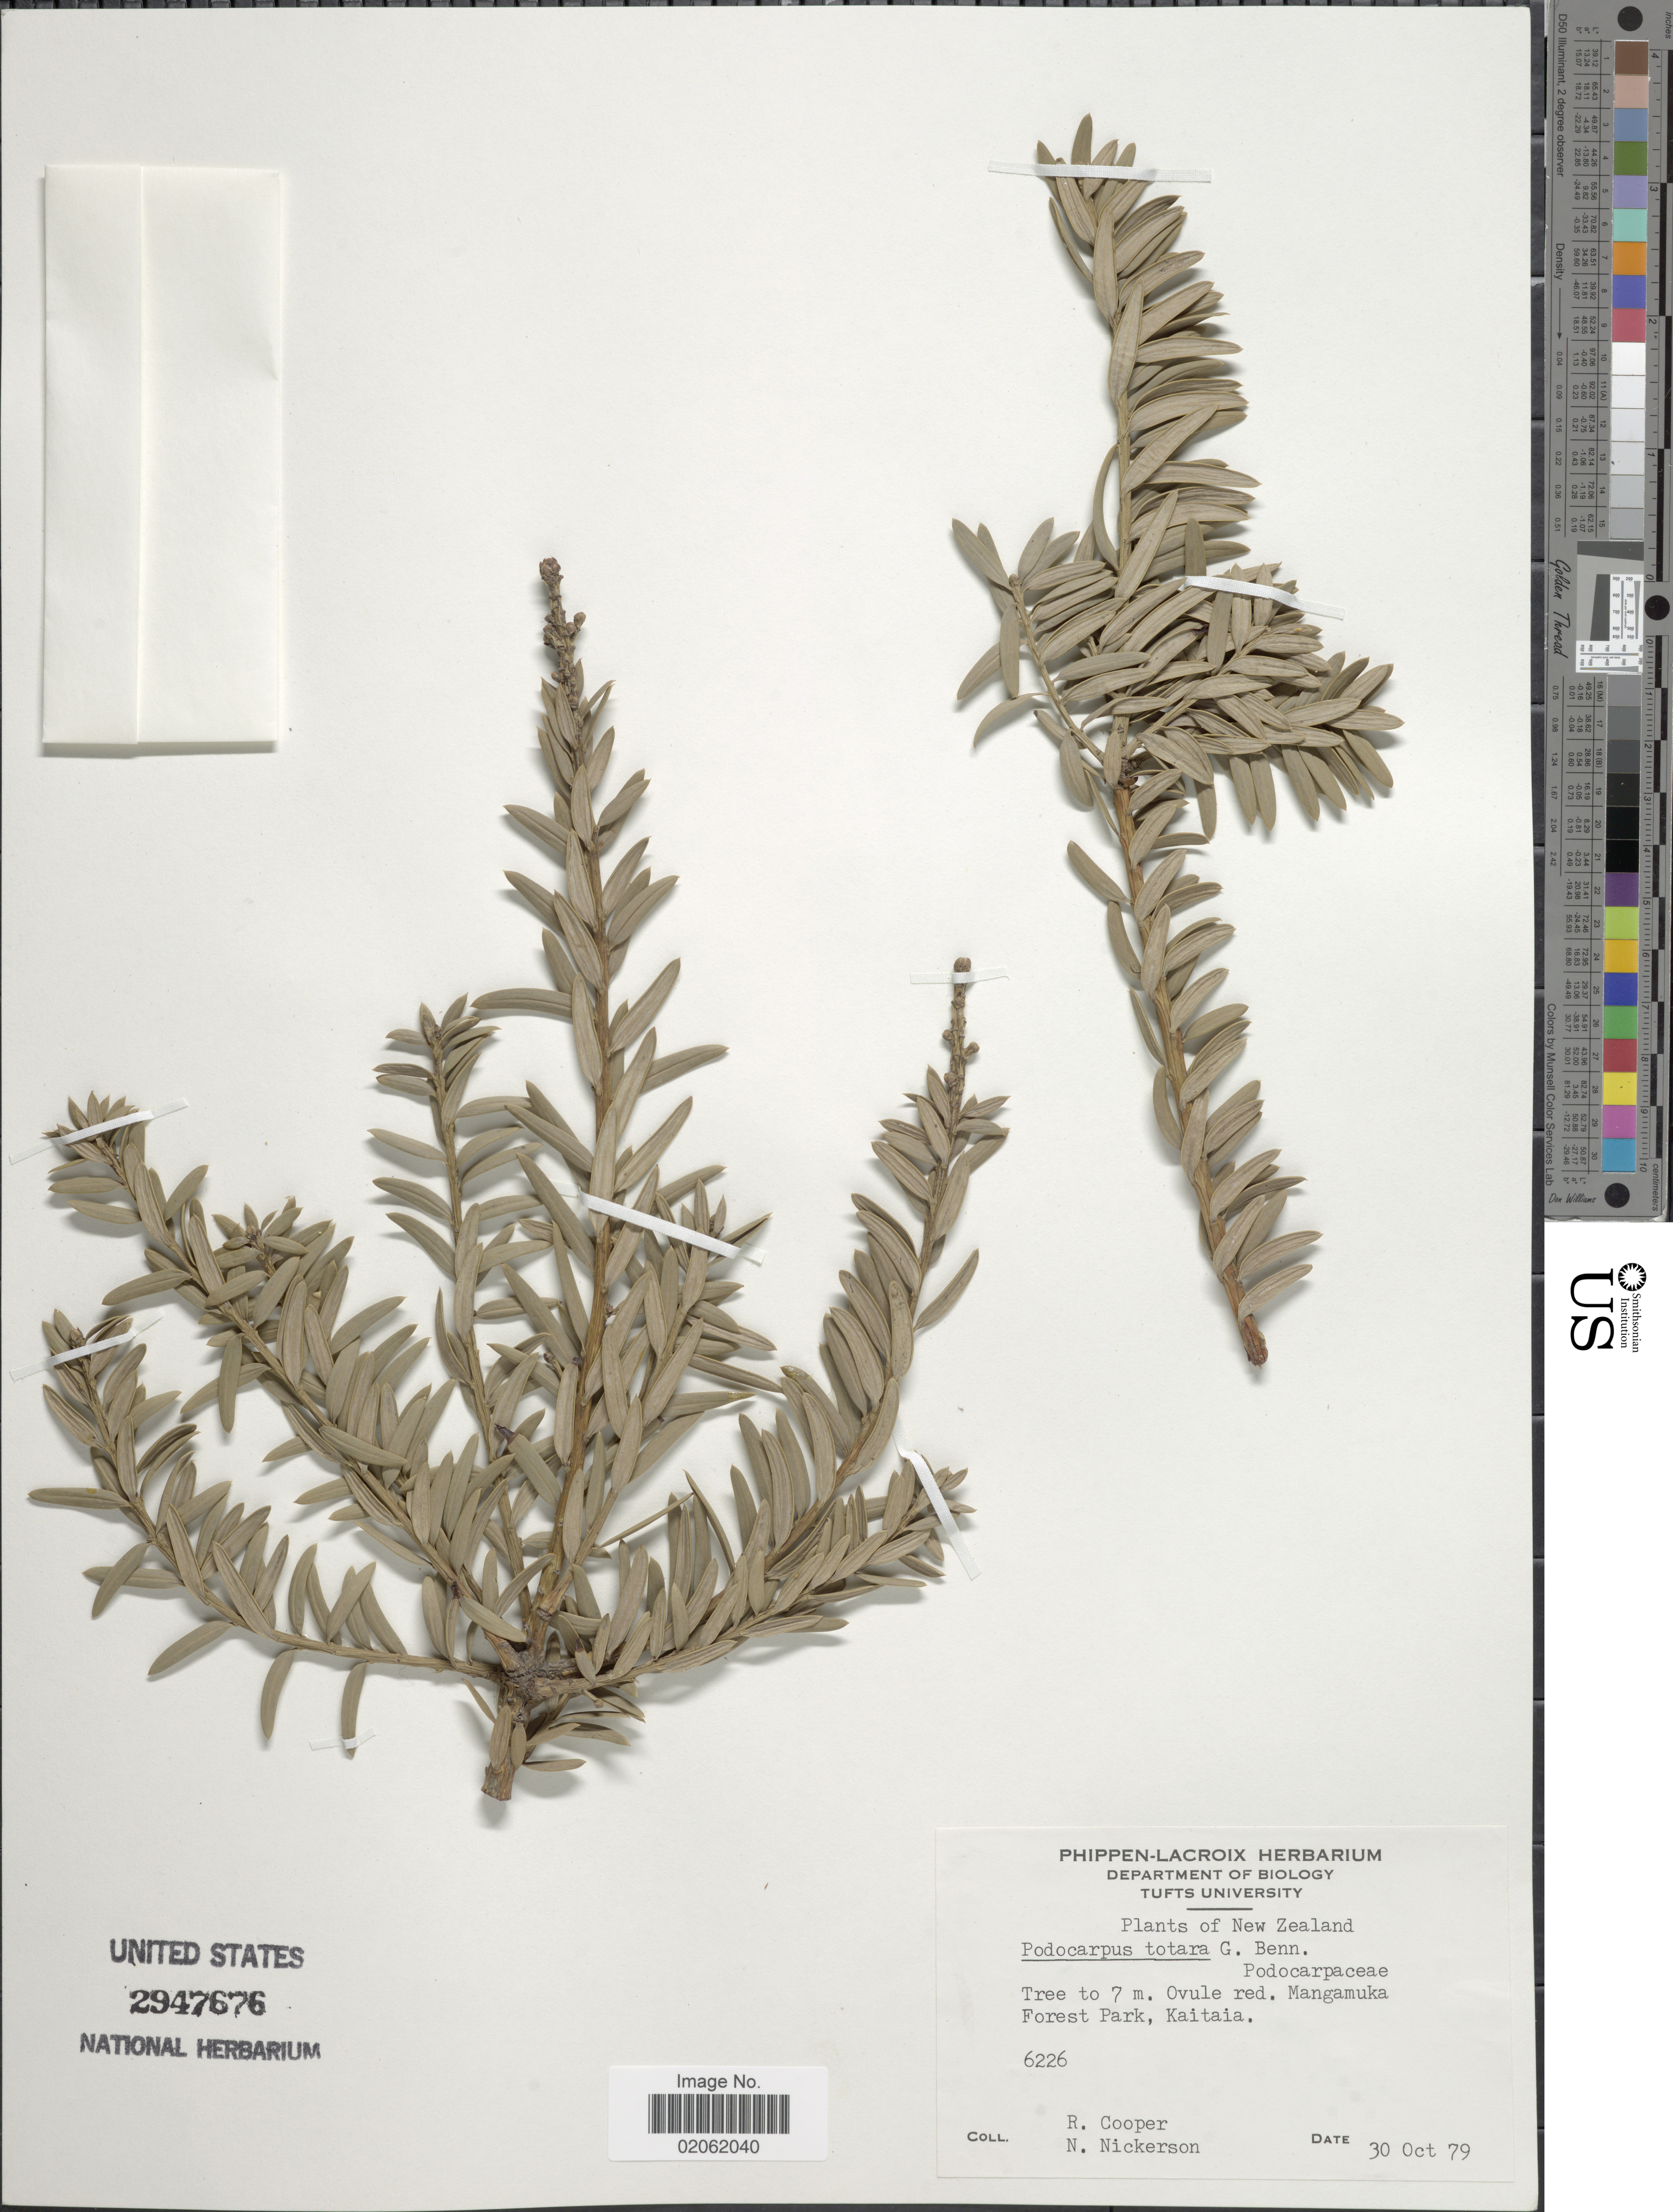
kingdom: Plantae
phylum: Tracheophyta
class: Pinopsida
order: Pinales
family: Podocarpaceae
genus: Podocarpus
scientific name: Podocarpus totara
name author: G. Benn. ex D. Don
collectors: R. Cooper & N. Nickerson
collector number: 6226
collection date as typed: Transcribed d/m/y: 30/10/79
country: New Zealand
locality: Mangamuka Forest Park, Kaitaia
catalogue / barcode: US 2947676